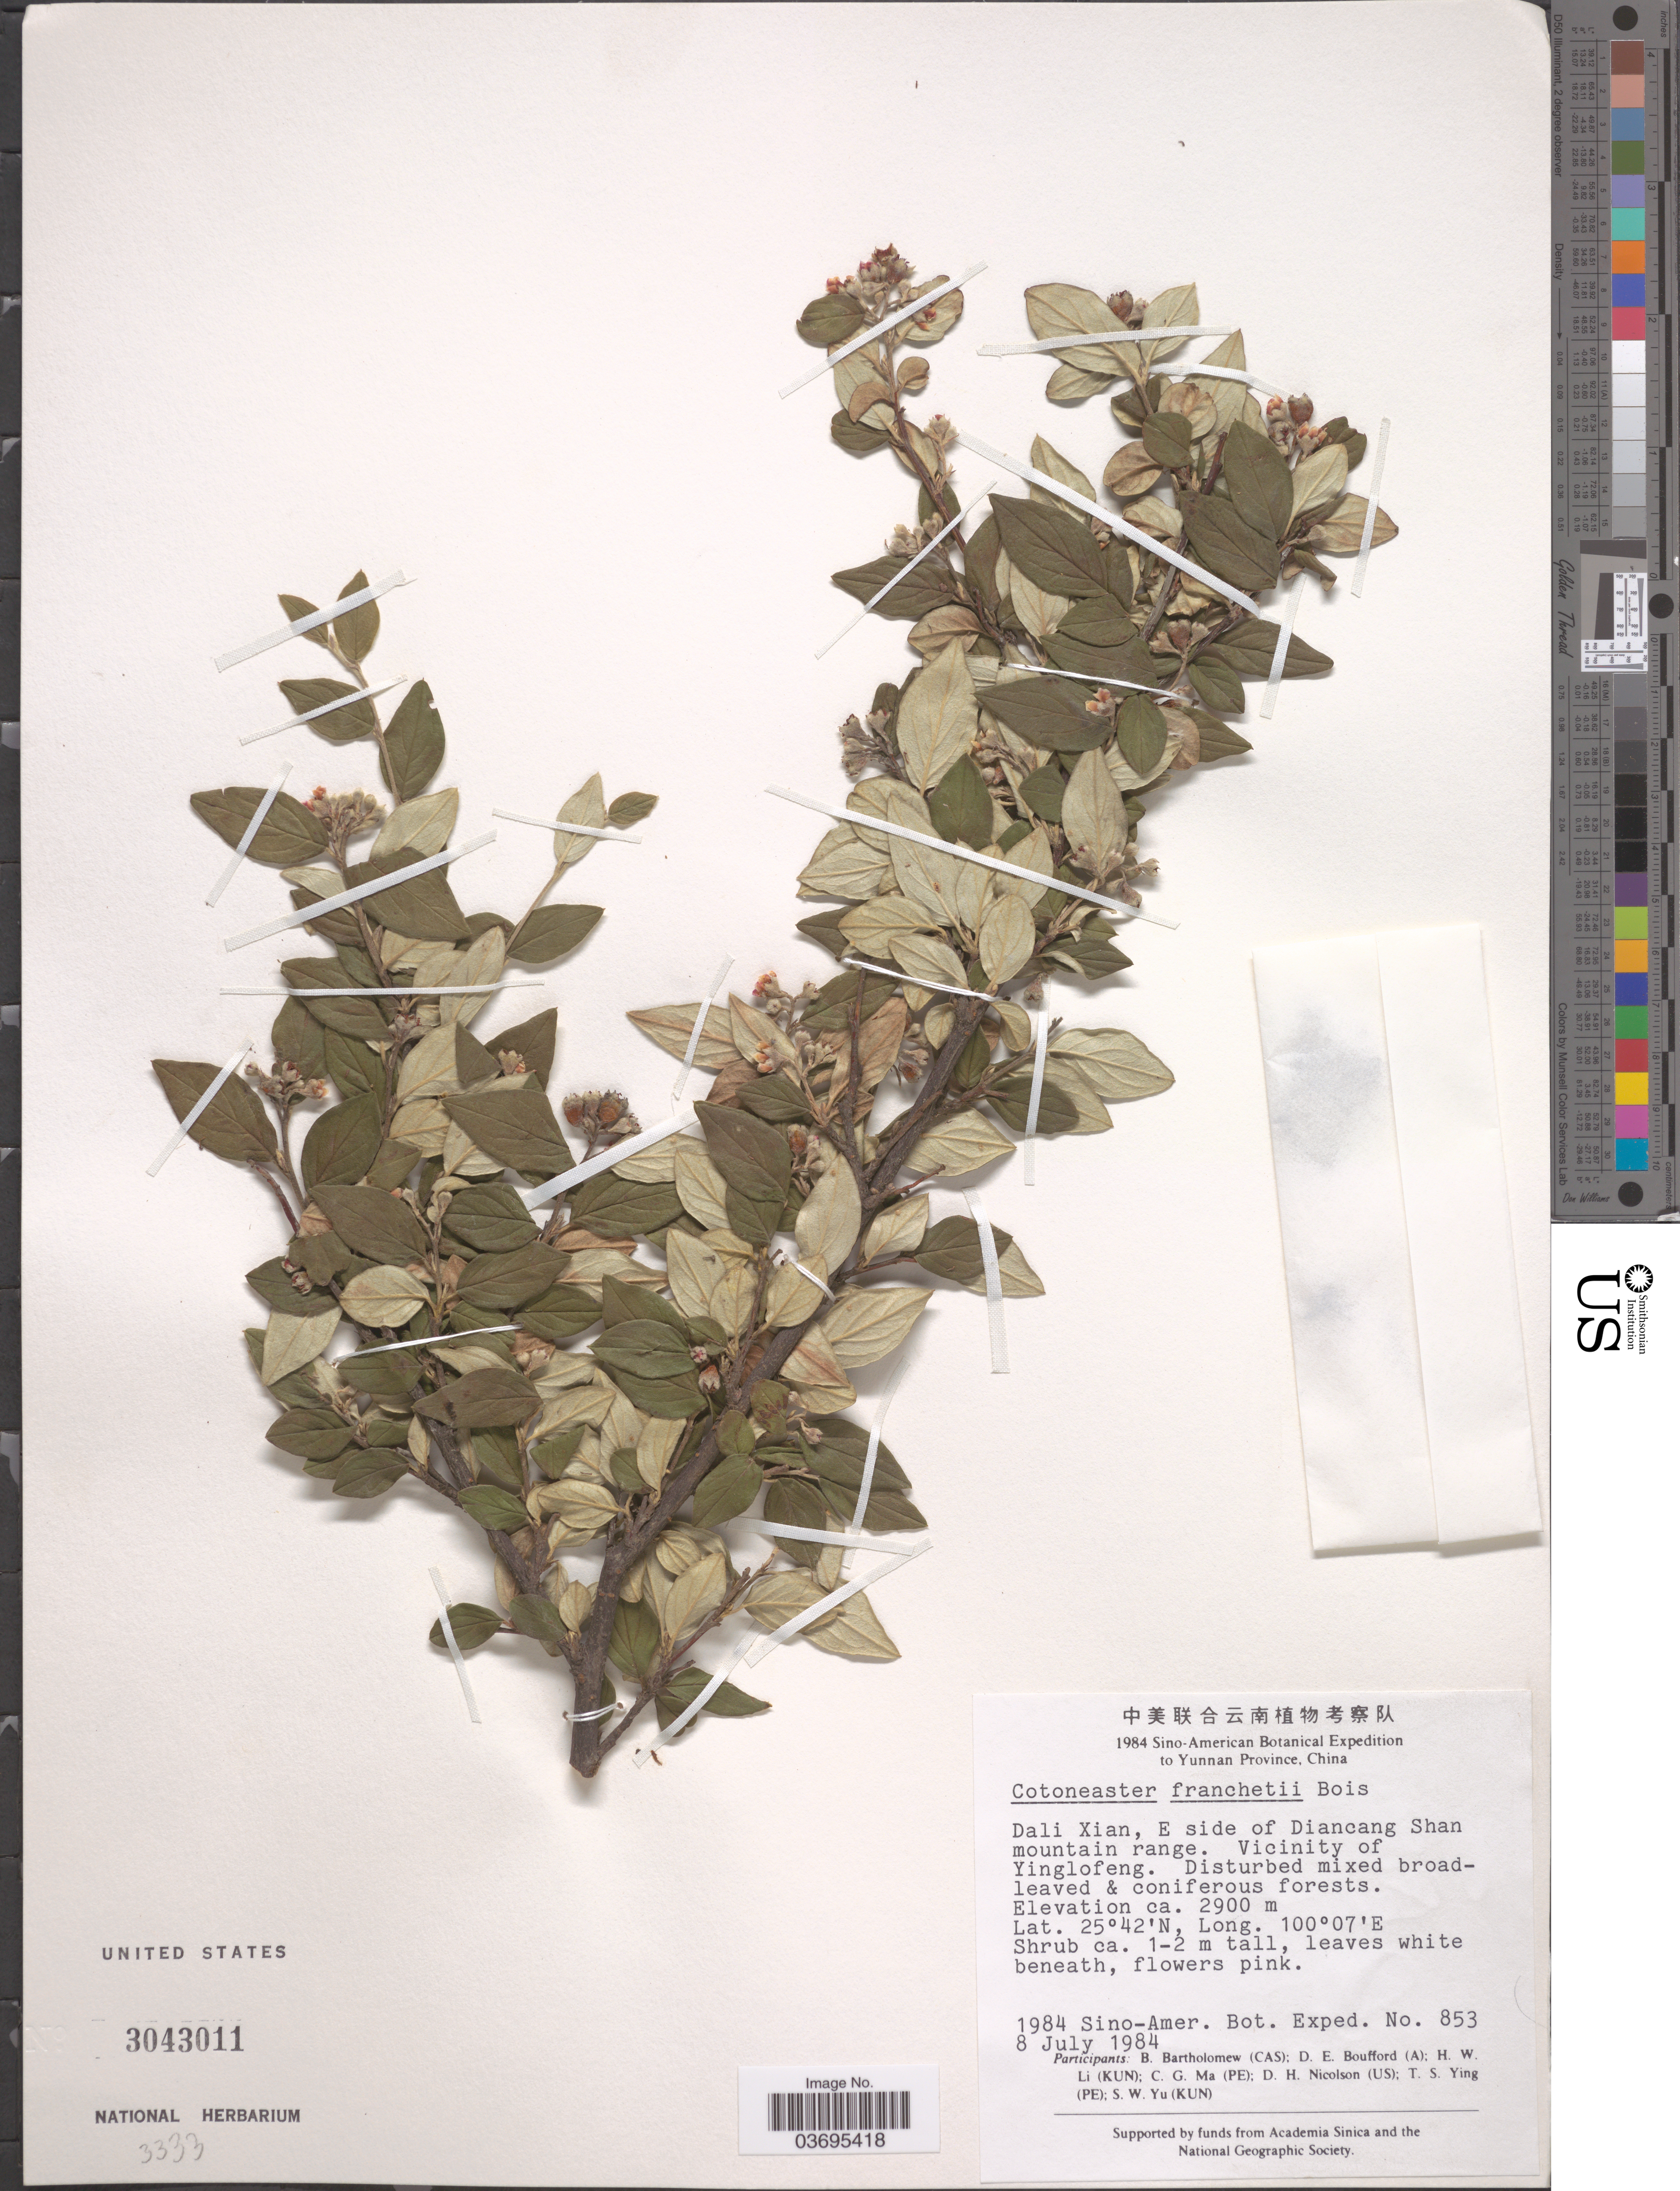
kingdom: Plantae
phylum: Tracheophyta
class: Magnoliopsida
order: Rosales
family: Rosaceae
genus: Cotoneaster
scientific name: Cotoneaster franchetii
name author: Bois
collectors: Sino-Amer. Bot. Exped. 1984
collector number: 853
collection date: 1984-07-08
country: China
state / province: Yunnan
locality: Dali Xian, E side of Diancang Shan mountaing range. Vicinity of Yinglofeng.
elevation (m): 2900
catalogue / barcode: US 3043011